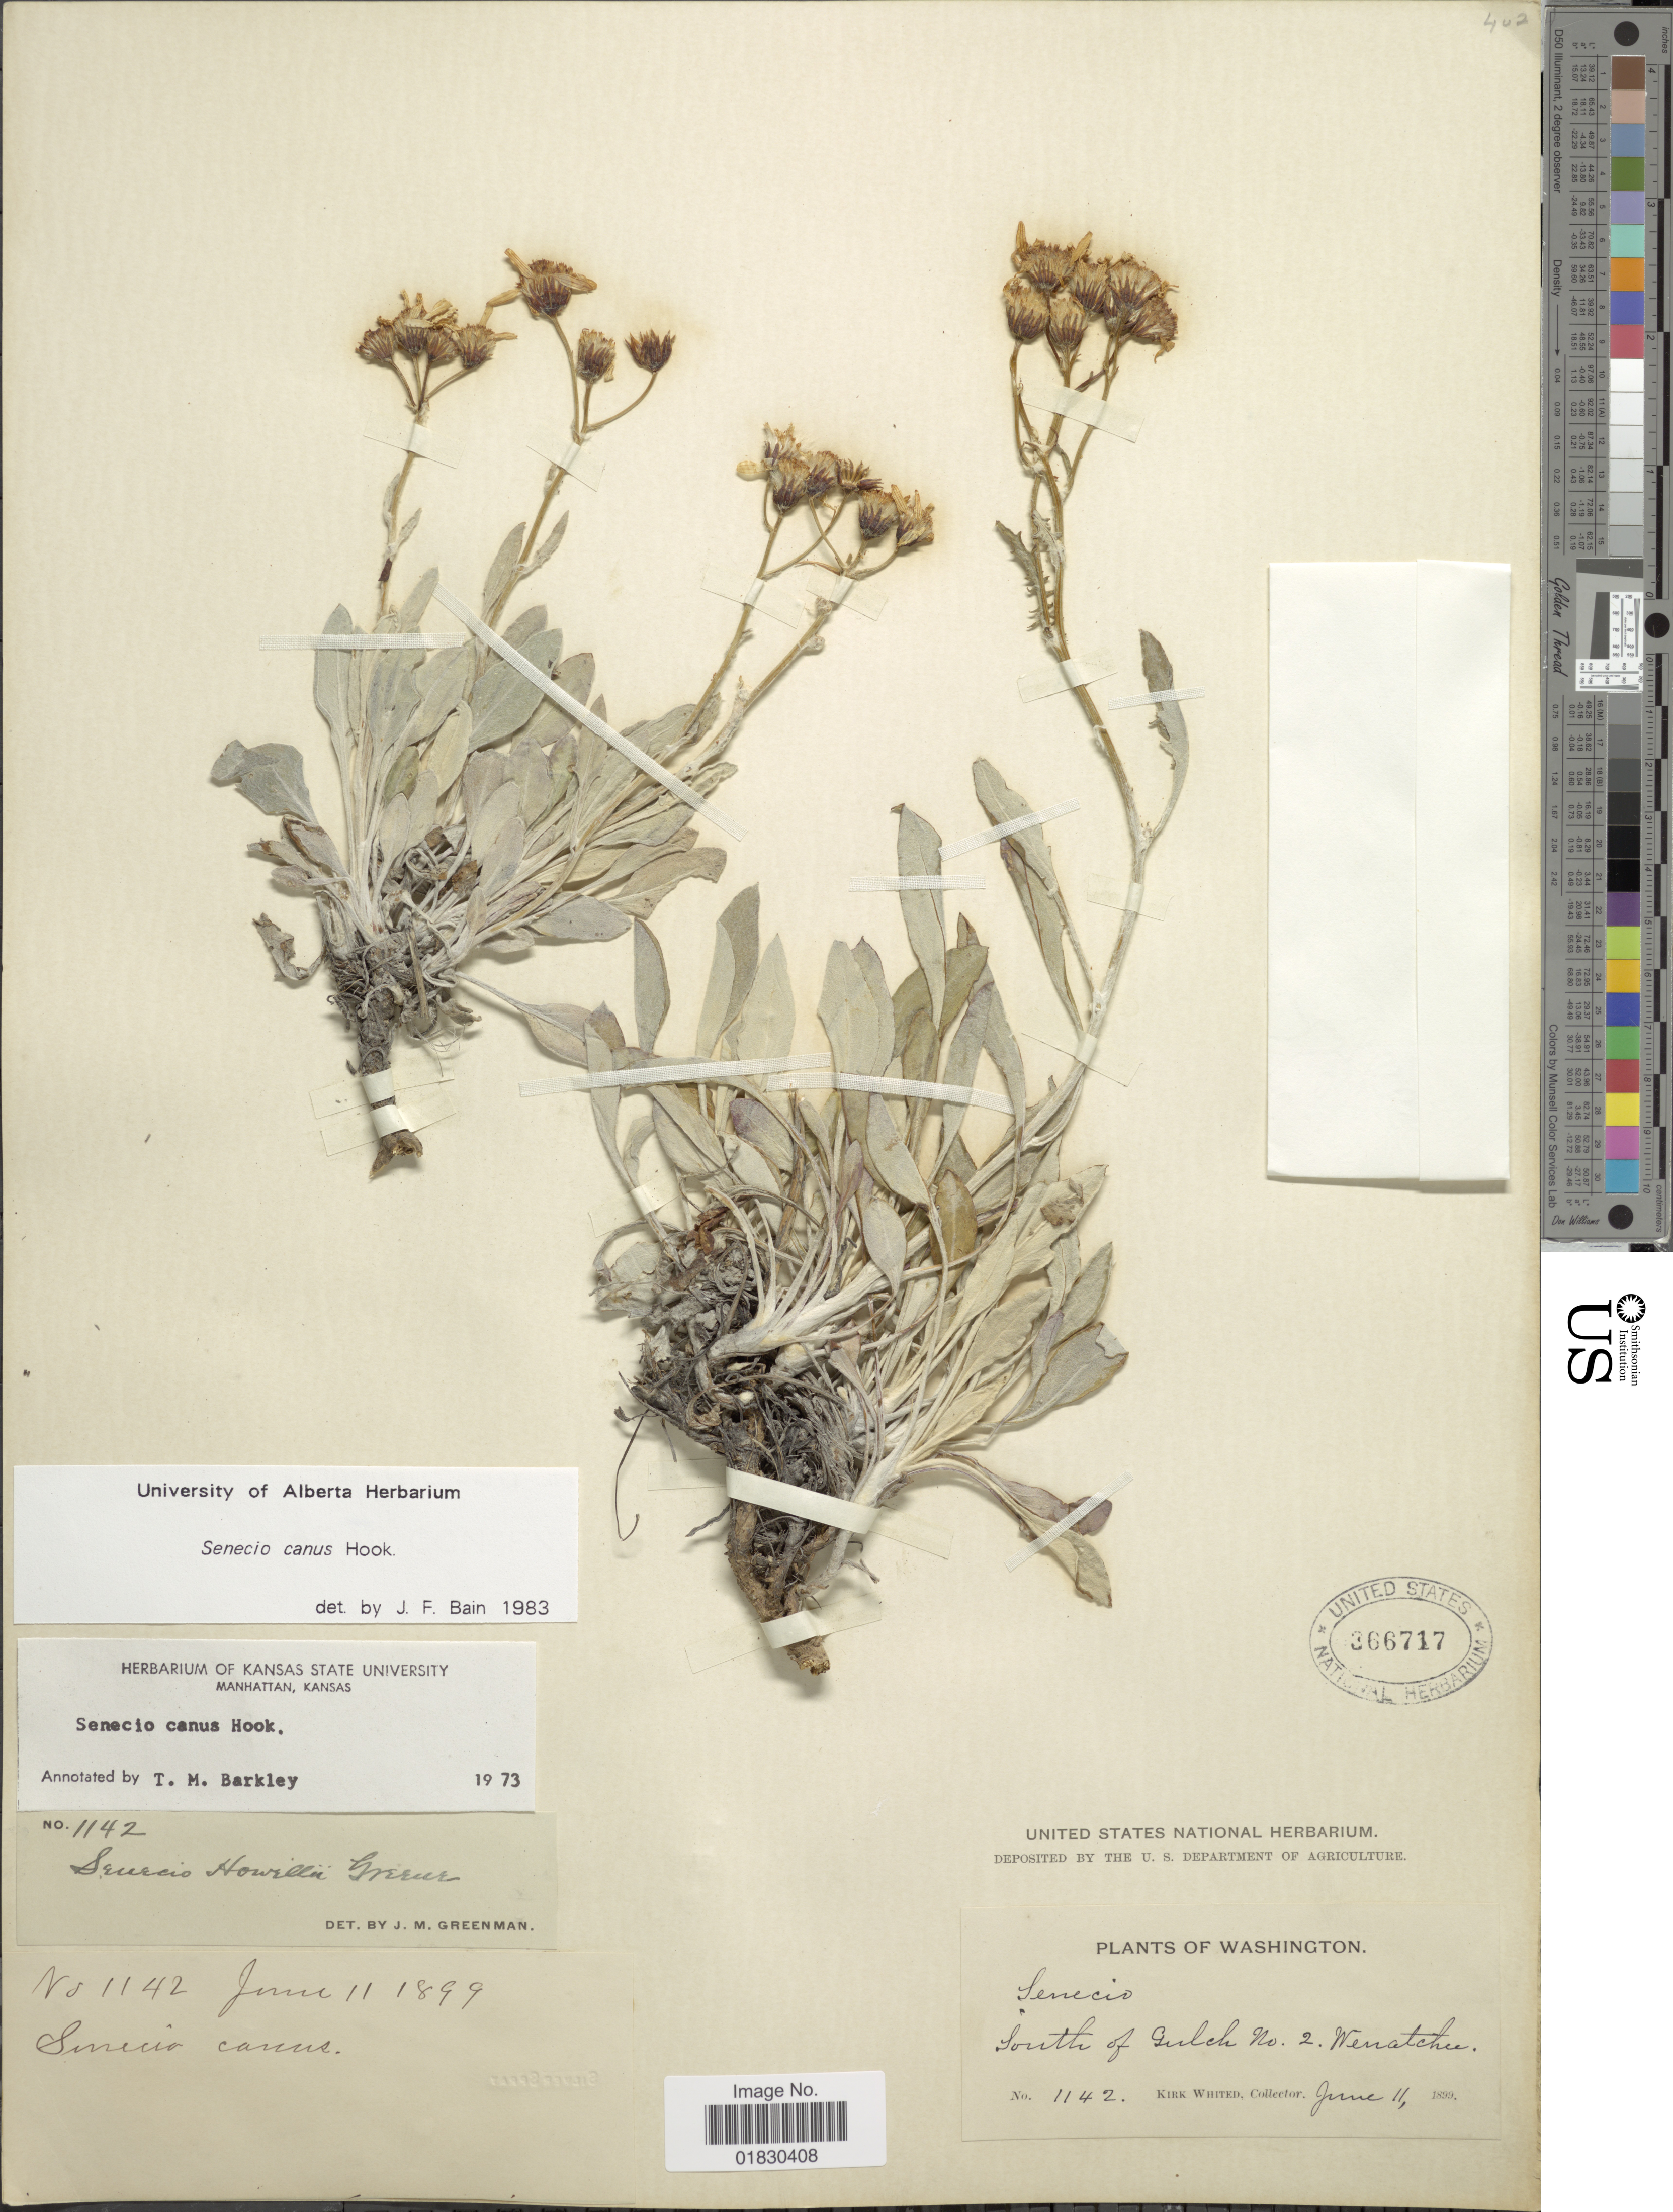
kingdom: Plantae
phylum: Tracheophyta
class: Magnoliopsida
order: Asterales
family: Asteraceae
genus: Packera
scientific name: Packera cana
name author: (Hook.) W.A. Weber & Á. Löve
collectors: K. Whited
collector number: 1142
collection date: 1899-06-11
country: United States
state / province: Washington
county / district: Chelan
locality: South of Guleh No. 2 Wenatchee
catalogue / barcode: US 366717